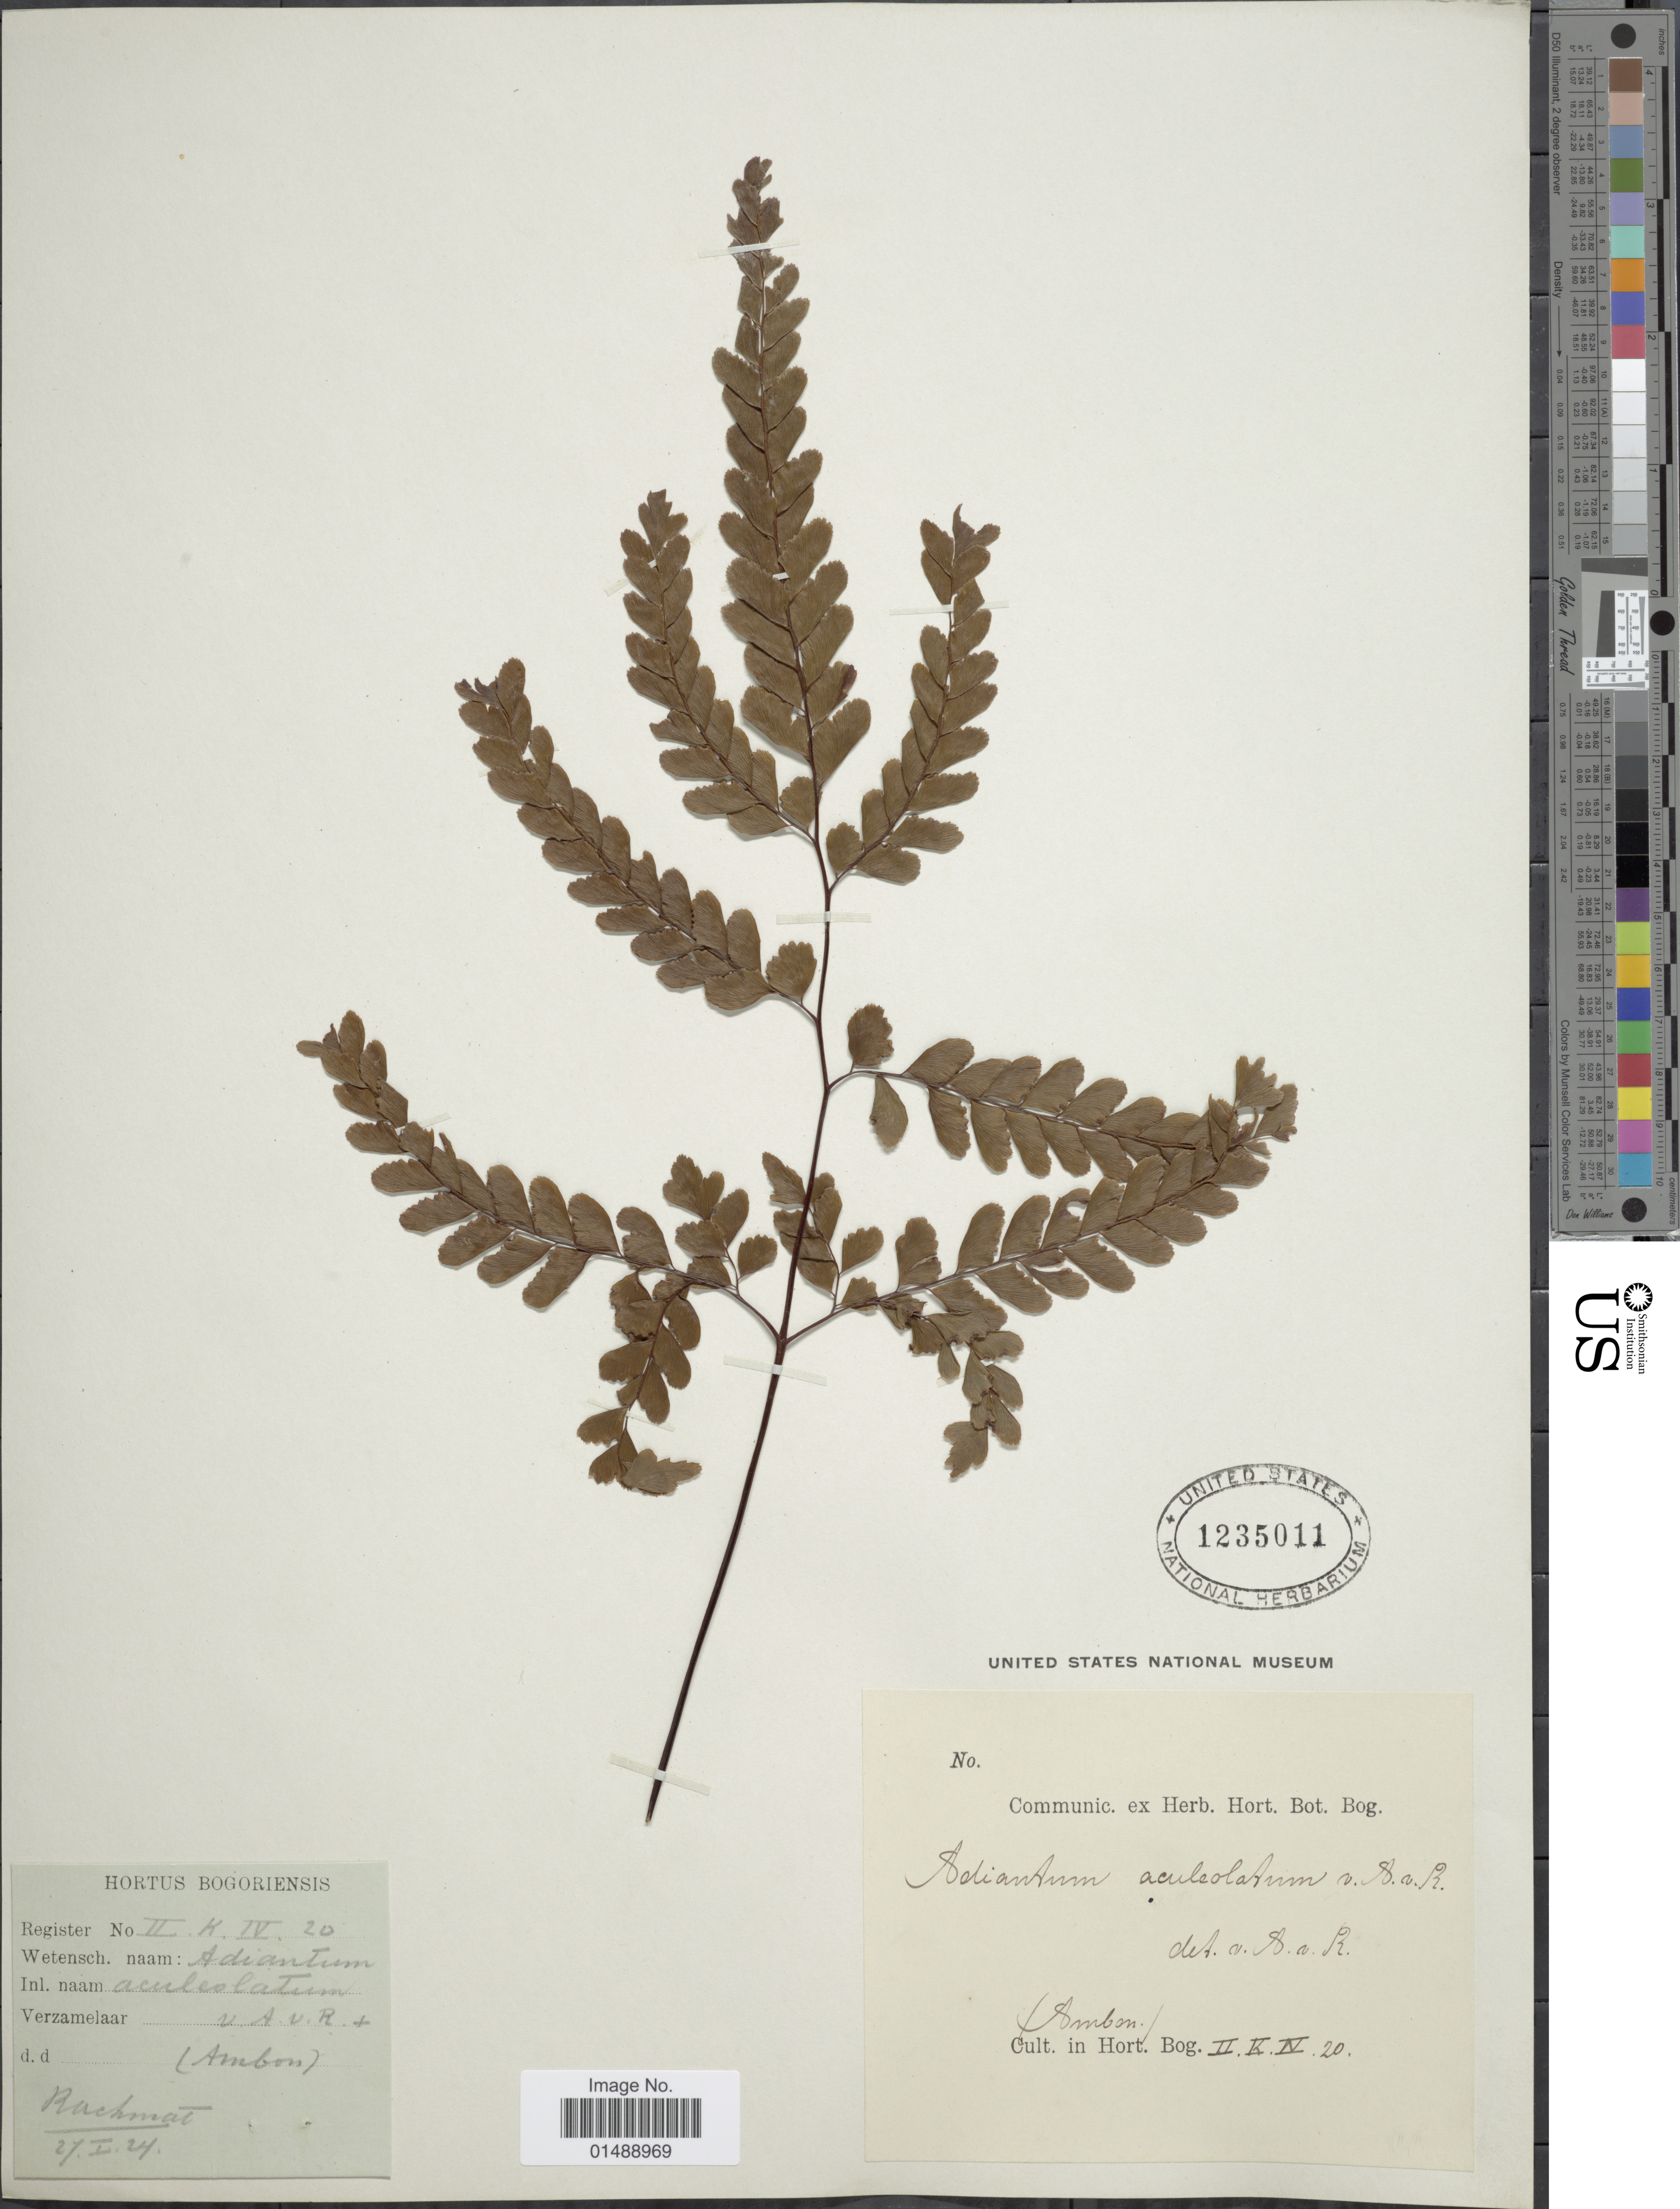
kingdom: Plantae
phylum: Tracheophyta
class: Polypodiopsida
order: Polypodiales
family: Pteridaceae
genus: Adiantum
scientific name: Adiantum aculeatum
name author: L.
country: Indonesia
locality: (Ambon.) in Hortus Bogoriensis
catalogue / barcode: US 1235011